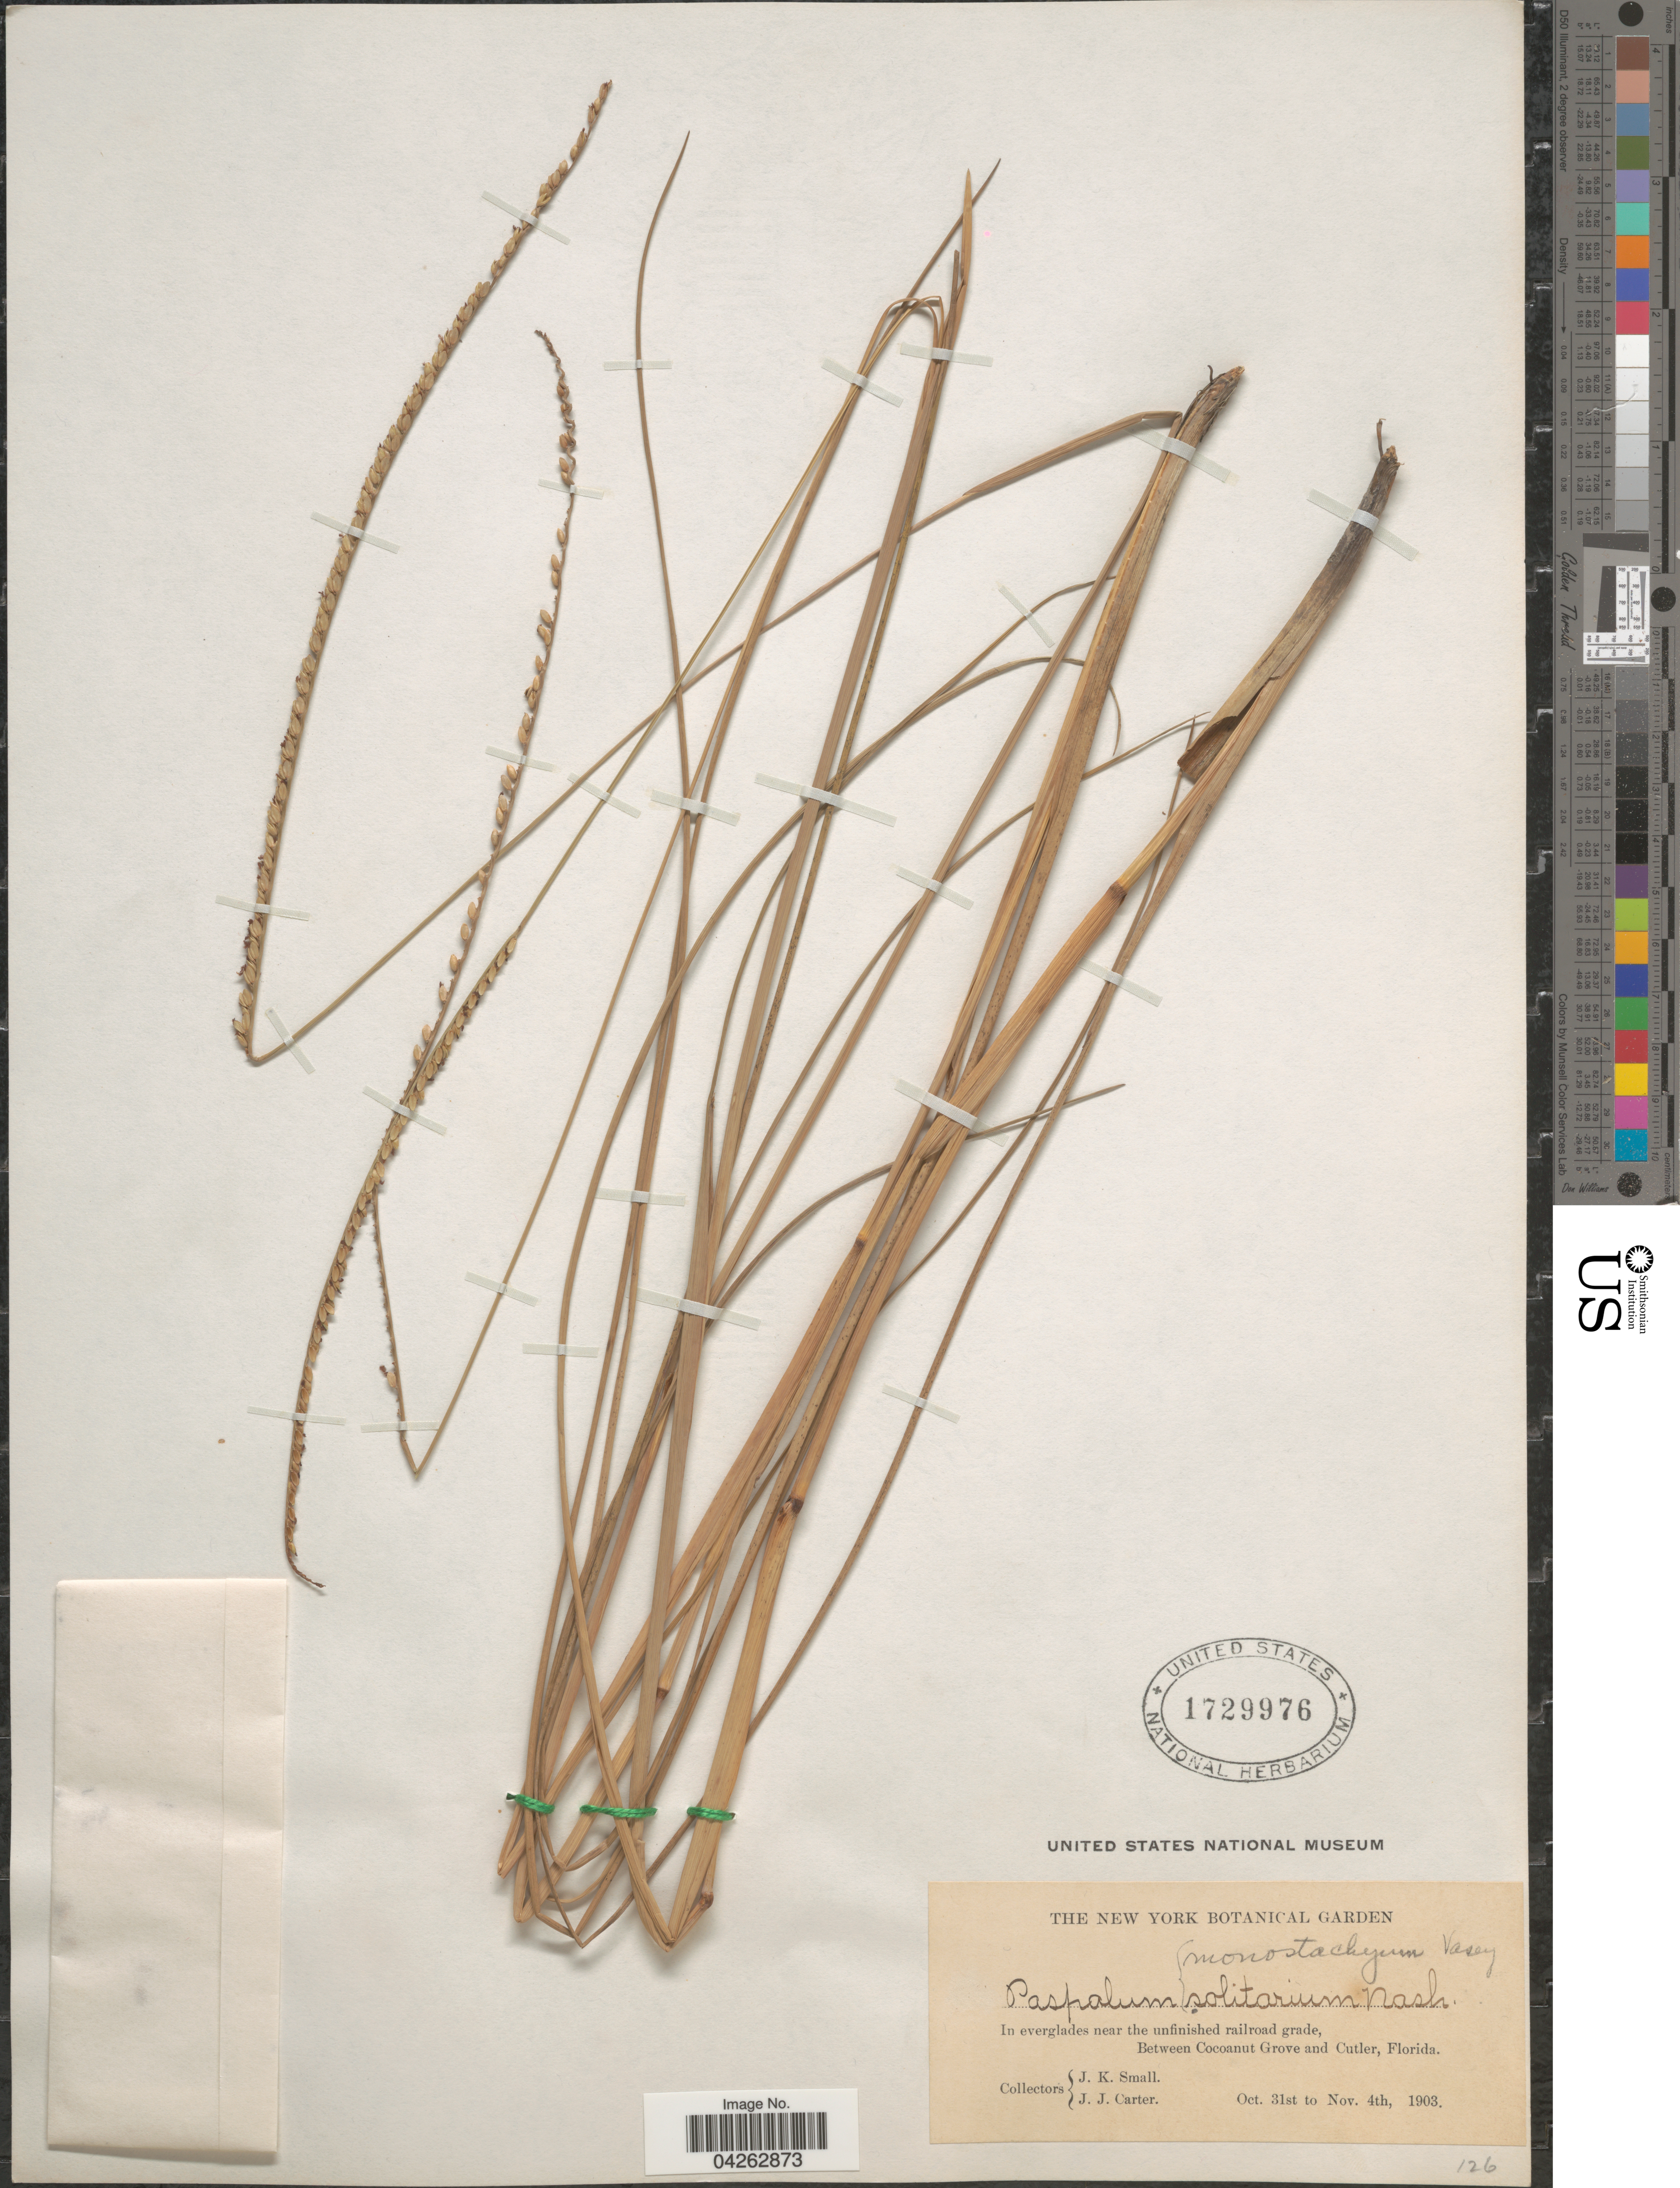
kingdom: Plantae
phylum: Tracheophyta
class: Liliopsida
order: Poales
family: Poaceae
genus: Paspalum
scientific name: Paspalum monostachyum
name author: Vasey ex Chapm.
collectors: J. K. Small & J. Carter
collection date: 1903-10-31/1903-11-04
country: United States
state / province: Florida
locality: In everglades near the unfinished railroad grade, Between Cocoanut Grove and Cutler.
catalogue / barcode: US 1729976